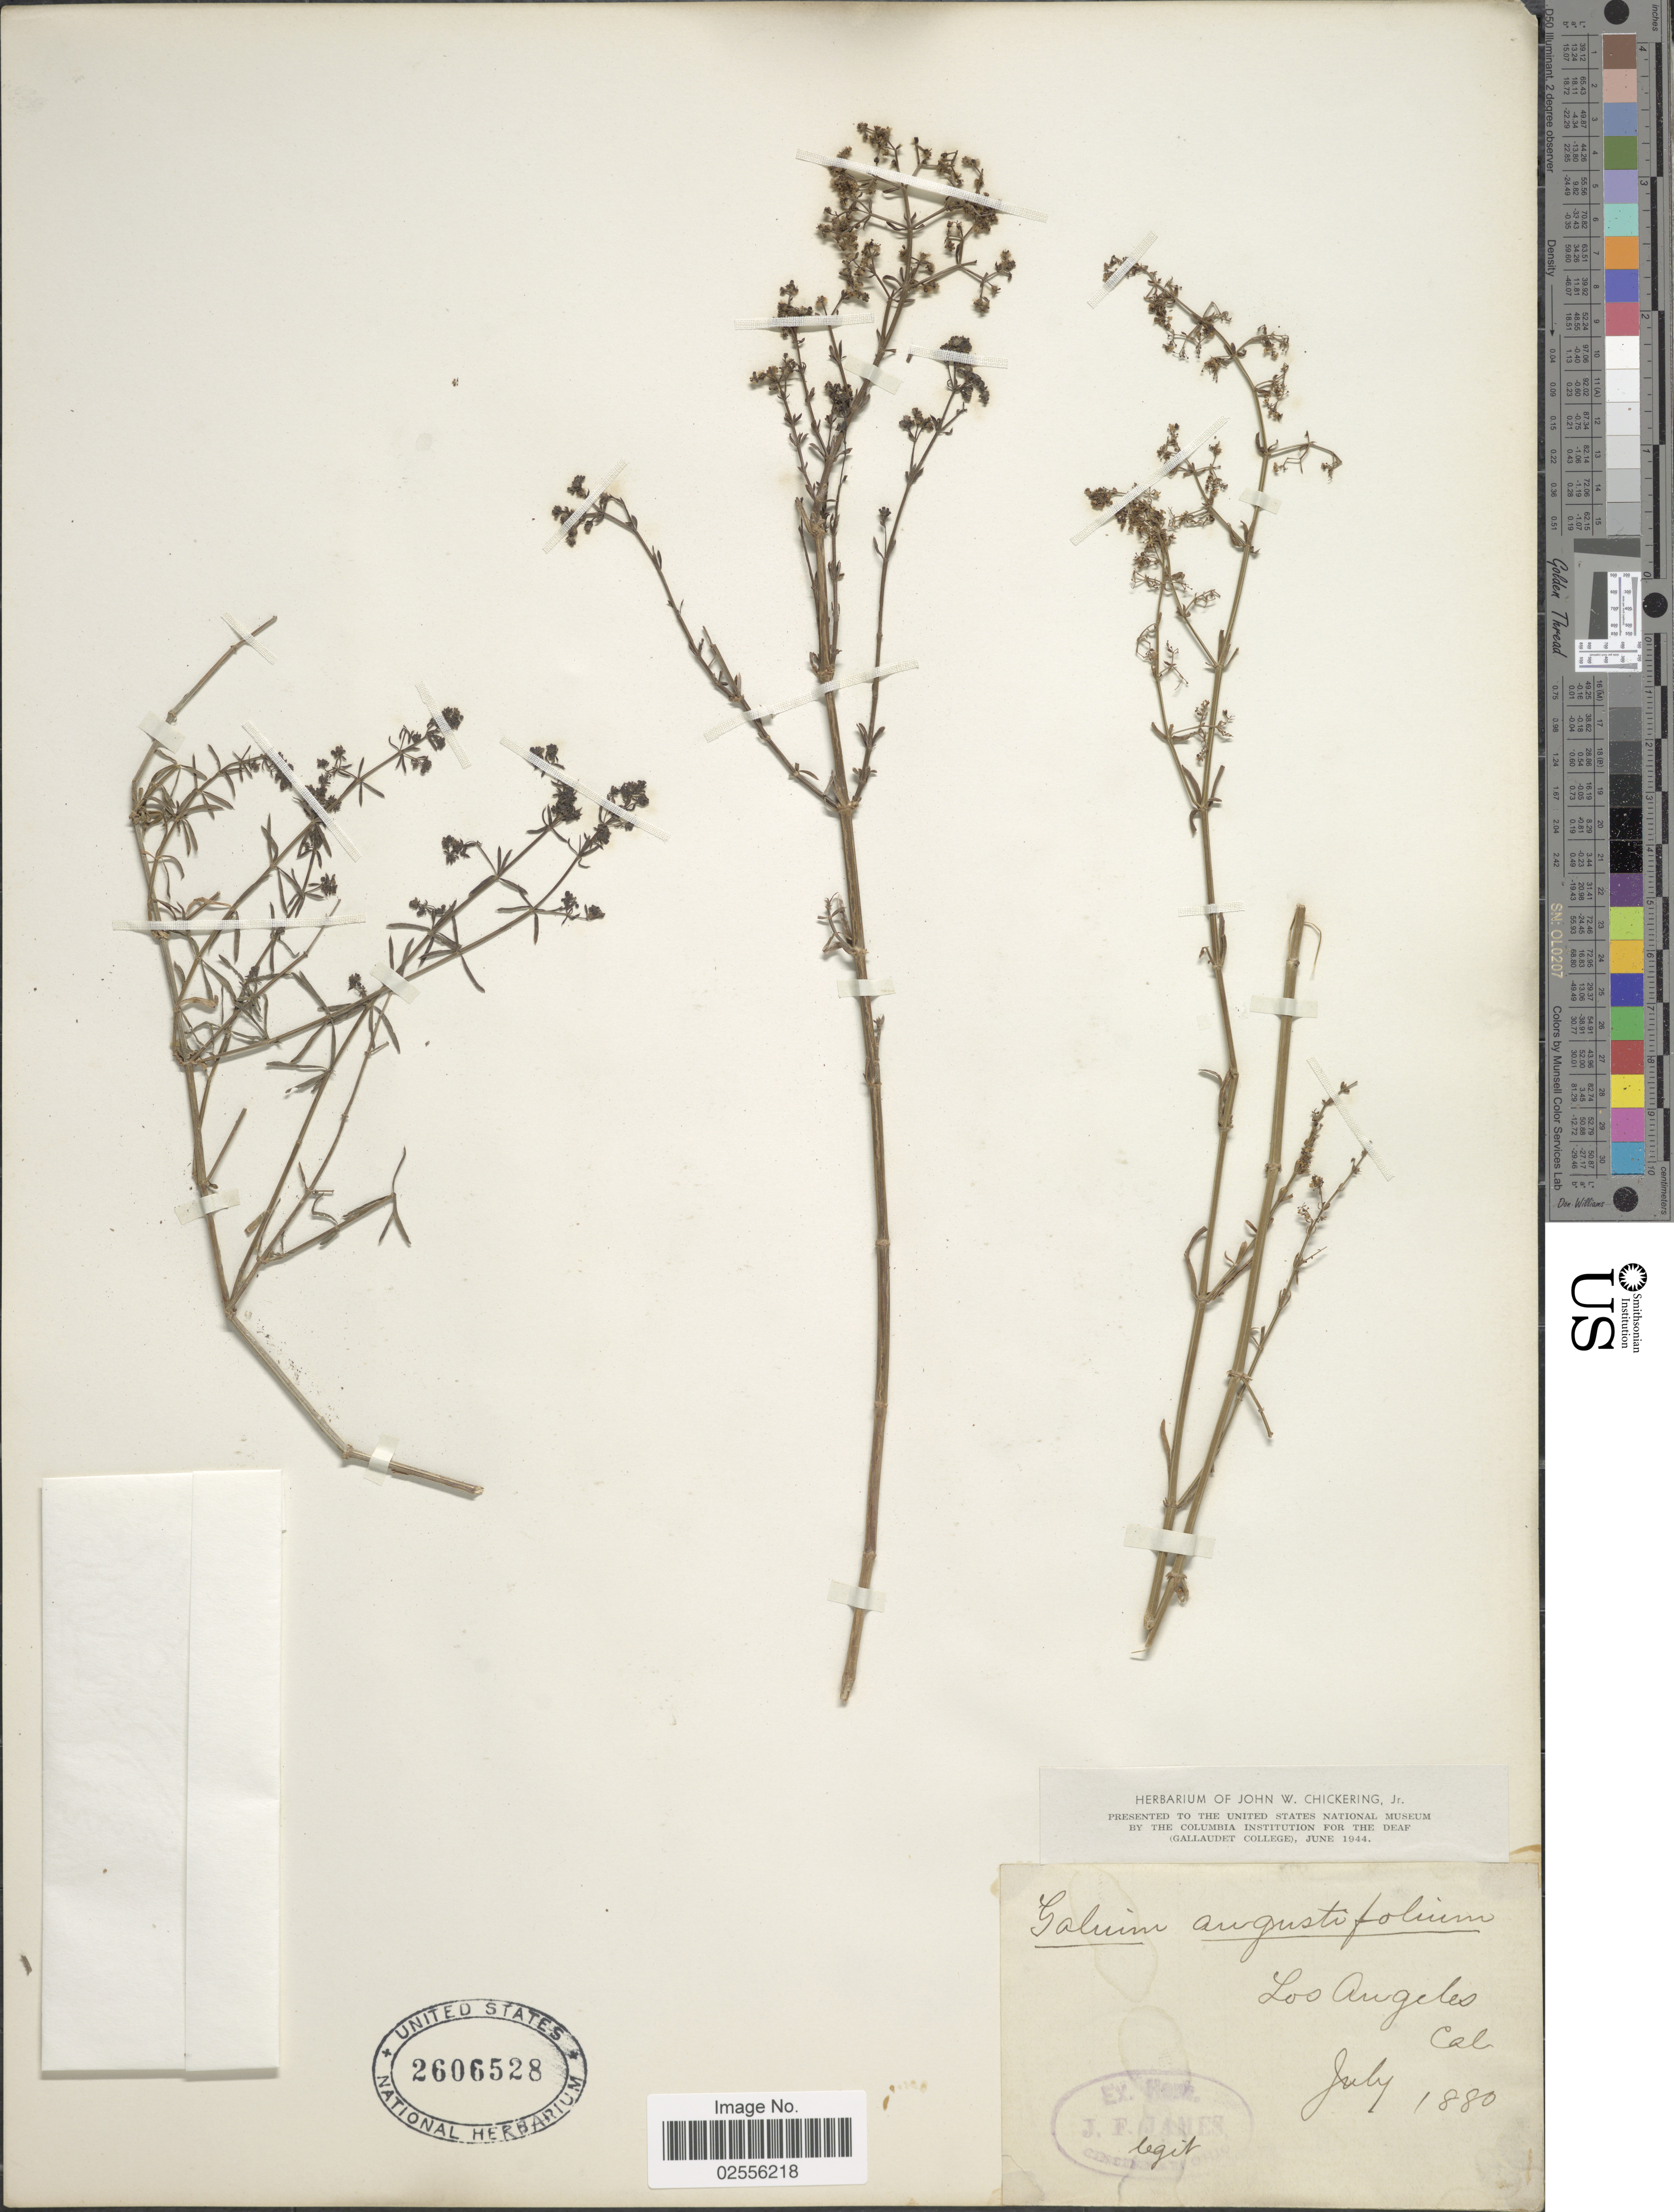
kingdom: Plantae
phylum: Tracheophyta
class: Magnoliopsida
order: Gentianales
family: Rubiaceae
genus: Galium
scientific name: Galium angustifolium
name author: Nutt.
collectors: Ex herb. J. F. James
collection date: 1880-07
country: United States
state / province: California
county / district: Los Angeles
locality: Los Angeles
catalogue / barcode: US 2606528